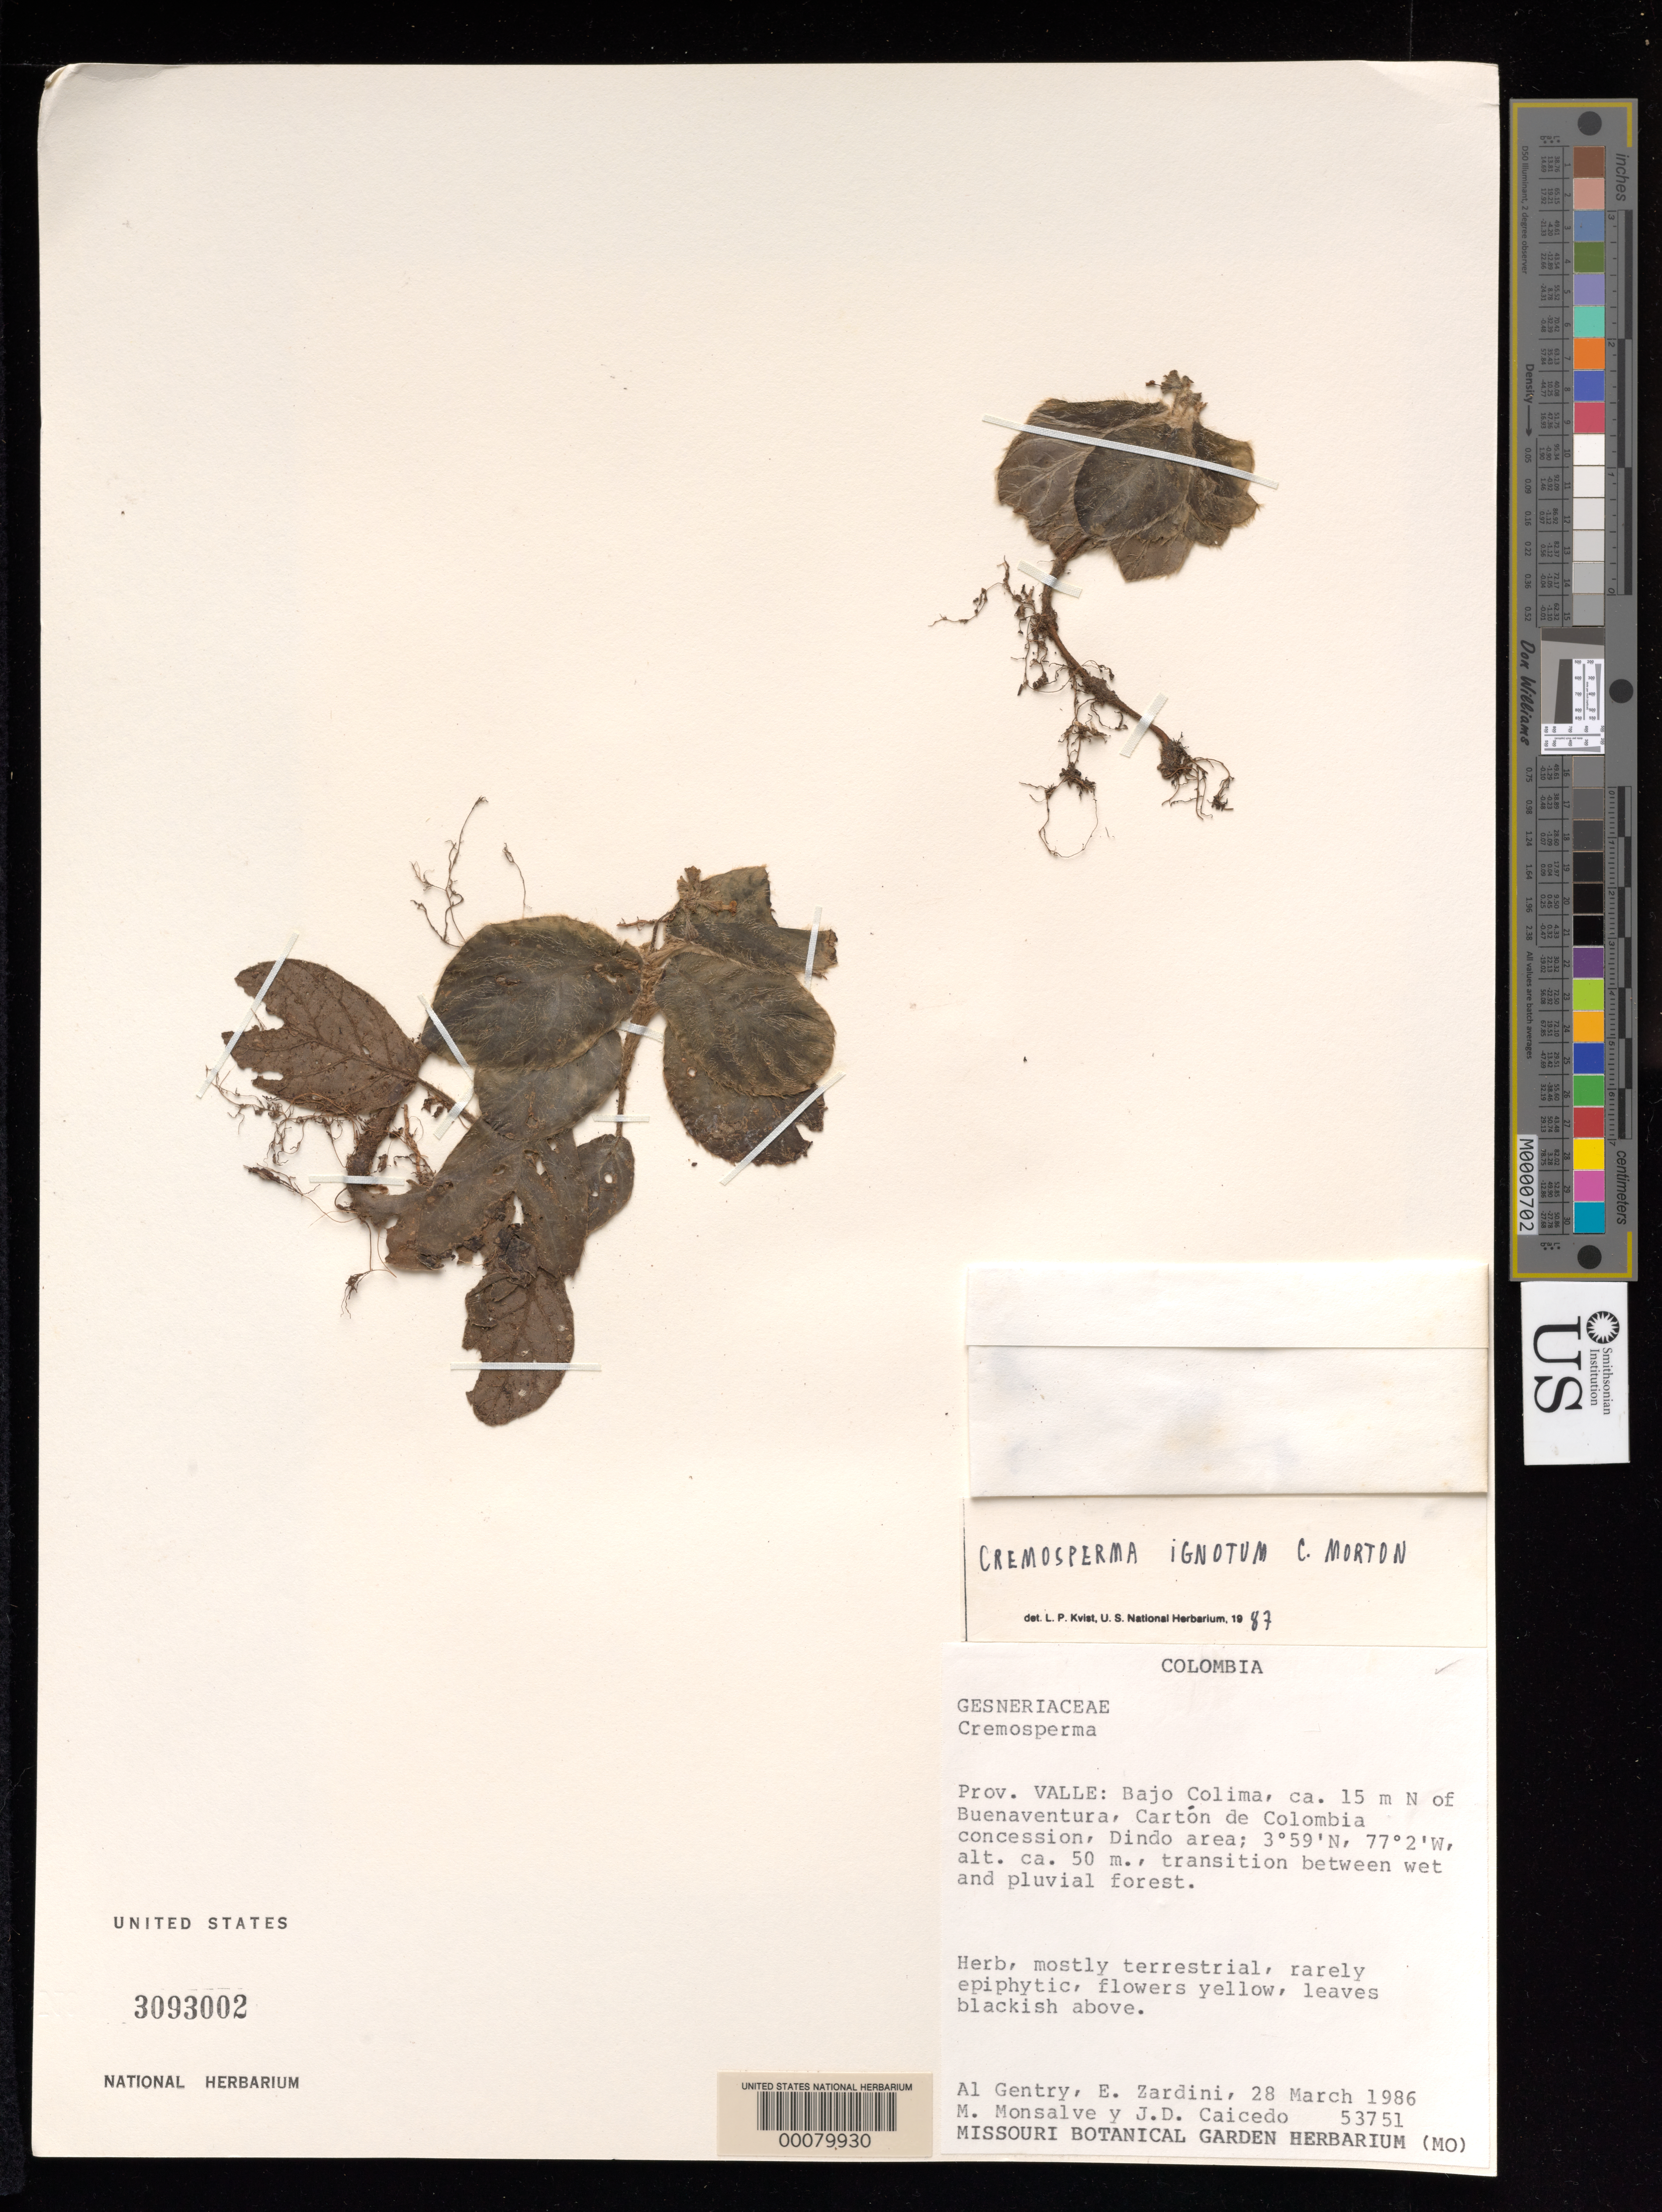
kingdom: Plantae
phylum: Tracheophyta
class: Magnoliopsida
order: Lamiales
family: Gesneriaceae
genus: Cremosperma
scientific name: Cremosperma ignotum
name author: C.V. Morton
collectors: A. H. Gentry, E. M. Zardini, M. Monsalve & J. Caicedo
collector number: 53751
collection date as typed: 28 Mar 1986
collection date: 1986-03-28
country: Colombia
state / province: Valle del Cauca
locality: Bajo Calima, about 15 m N of Buenaventura, carton de Colombia concession, Dindo area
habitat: Transition between wet and pluvial forest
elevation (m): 50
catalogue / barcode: US 3093002